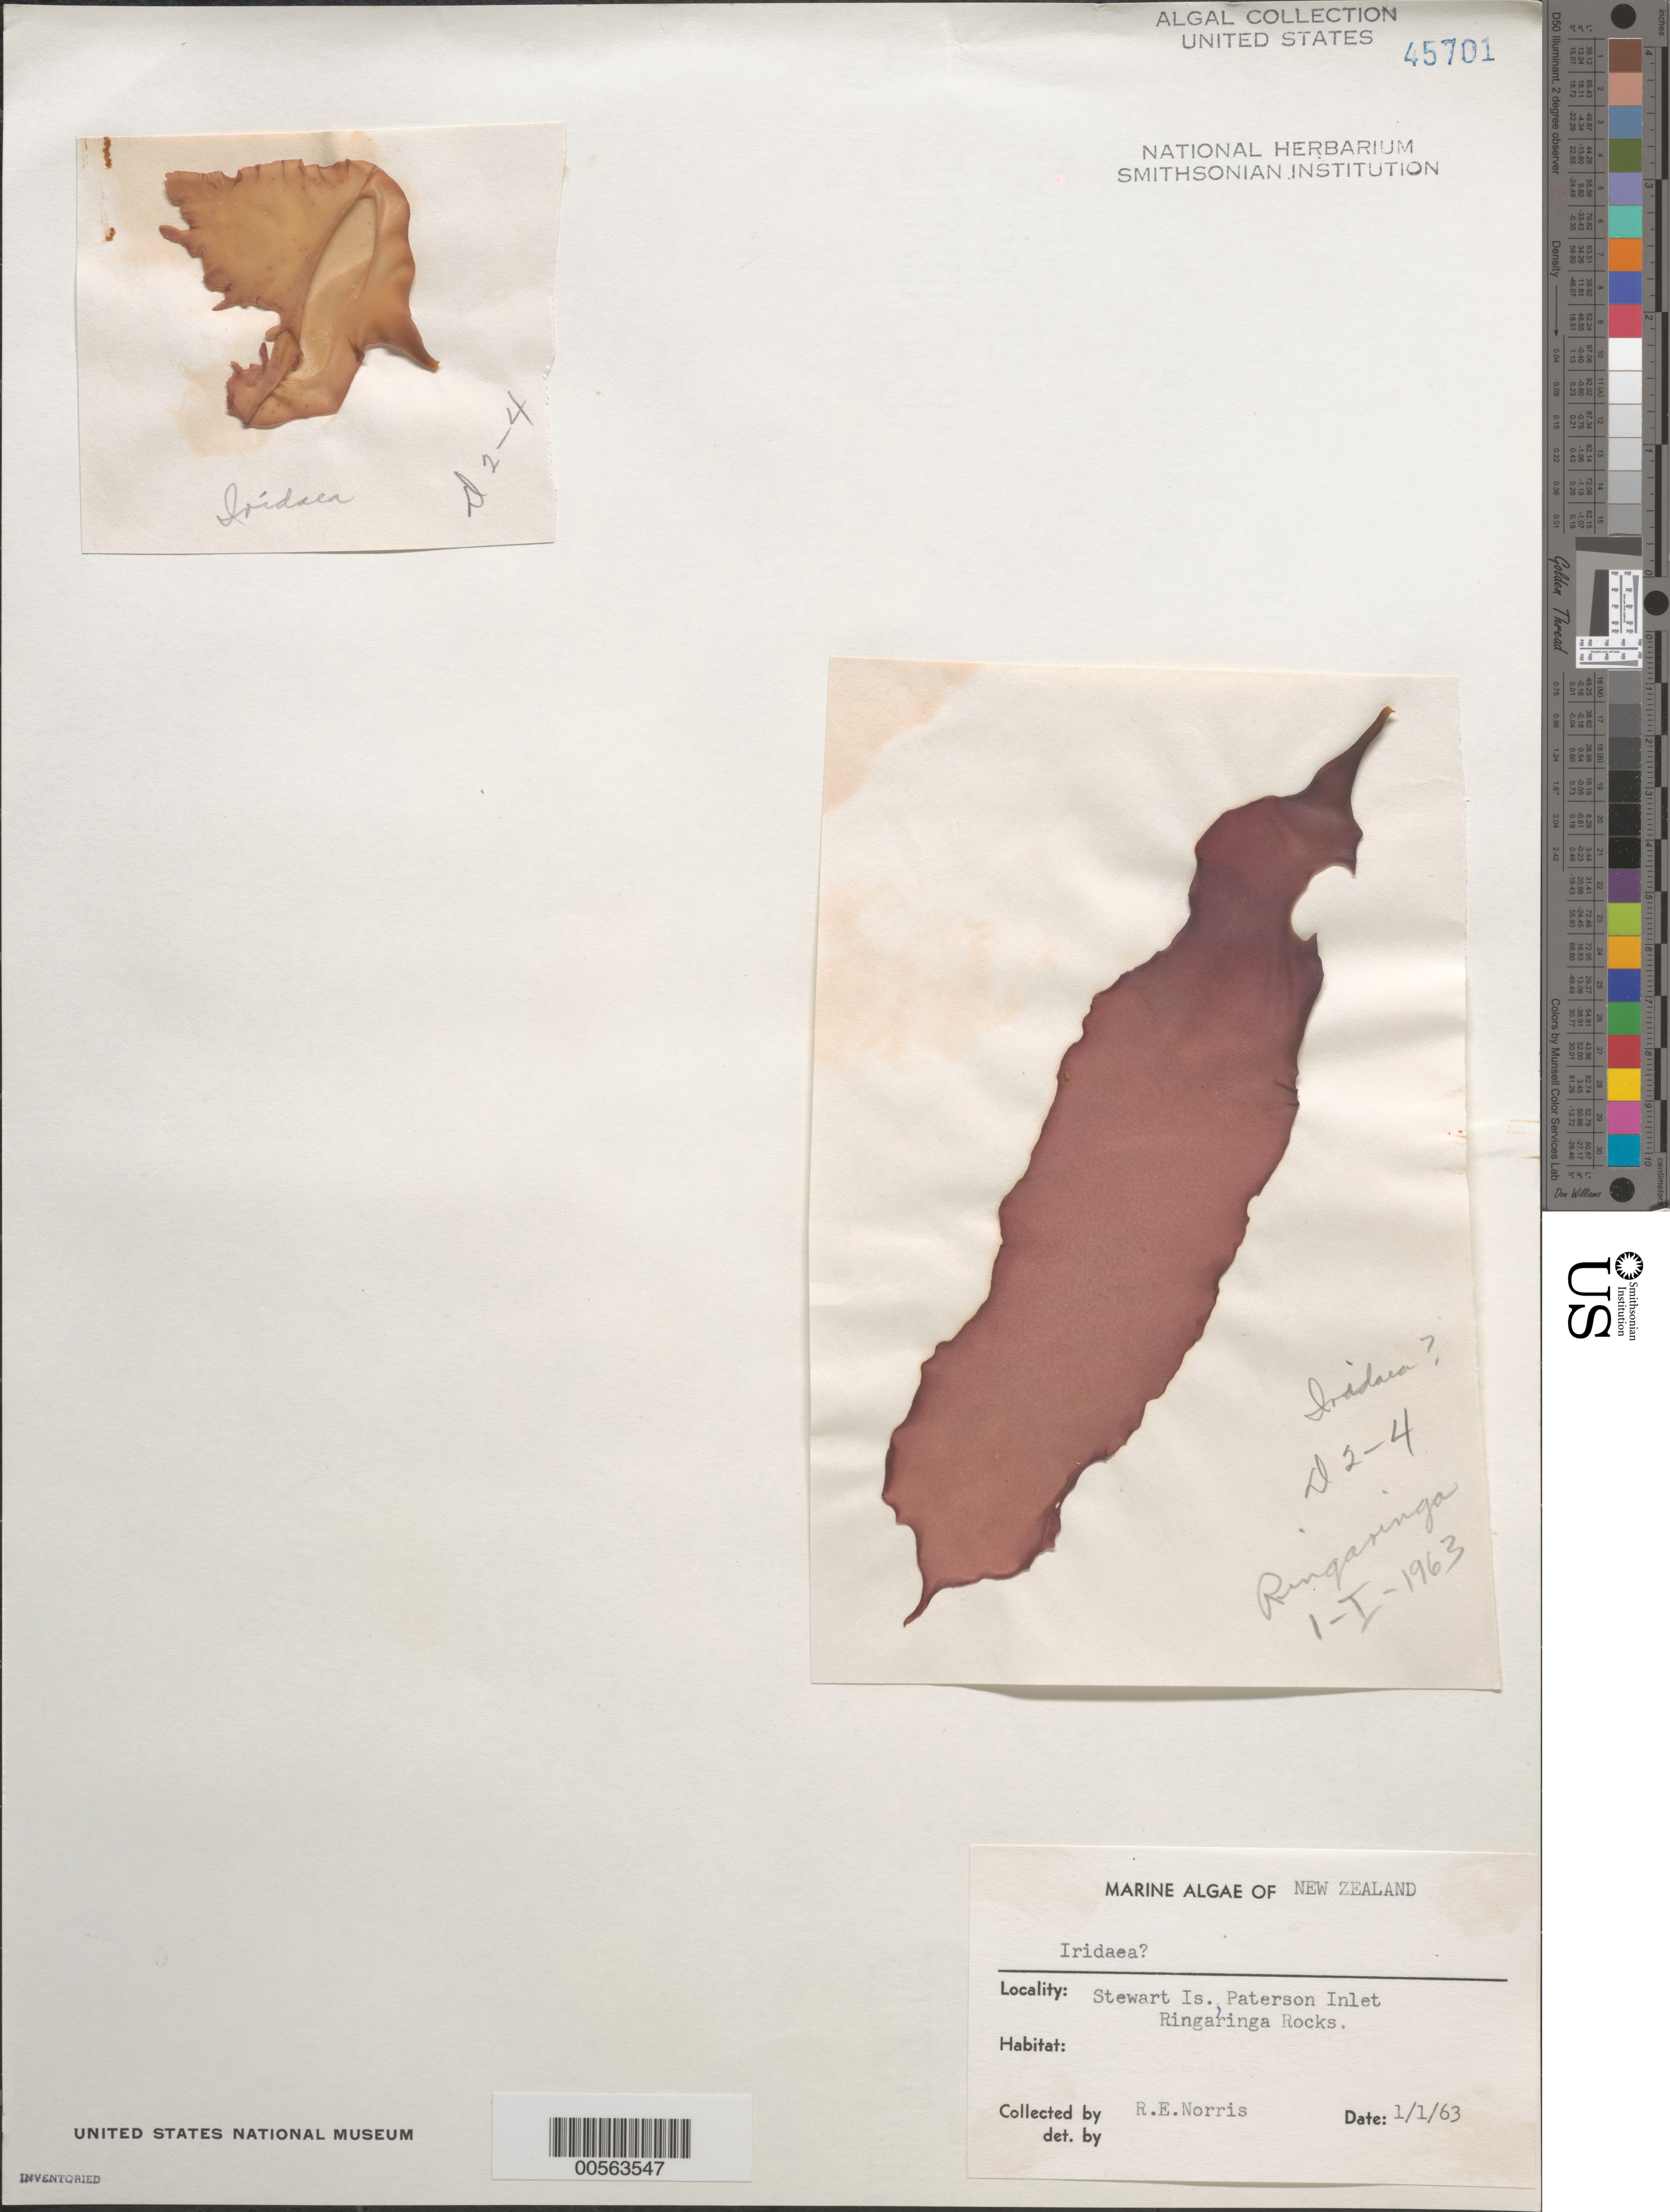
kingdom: Plantae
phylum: Rhodophyta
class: Florideophyceae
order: Gigartinales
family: Gigartinaceae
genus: Iridaea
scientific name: Iridaea sp.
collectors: R. E. Norris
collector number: D2-4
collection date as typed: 01 Jan 1963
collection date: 1963-01-01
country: New Zealand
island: Stewart Island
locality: Ringaringa Rocks, Paterson Inlet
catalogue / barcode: US 45701